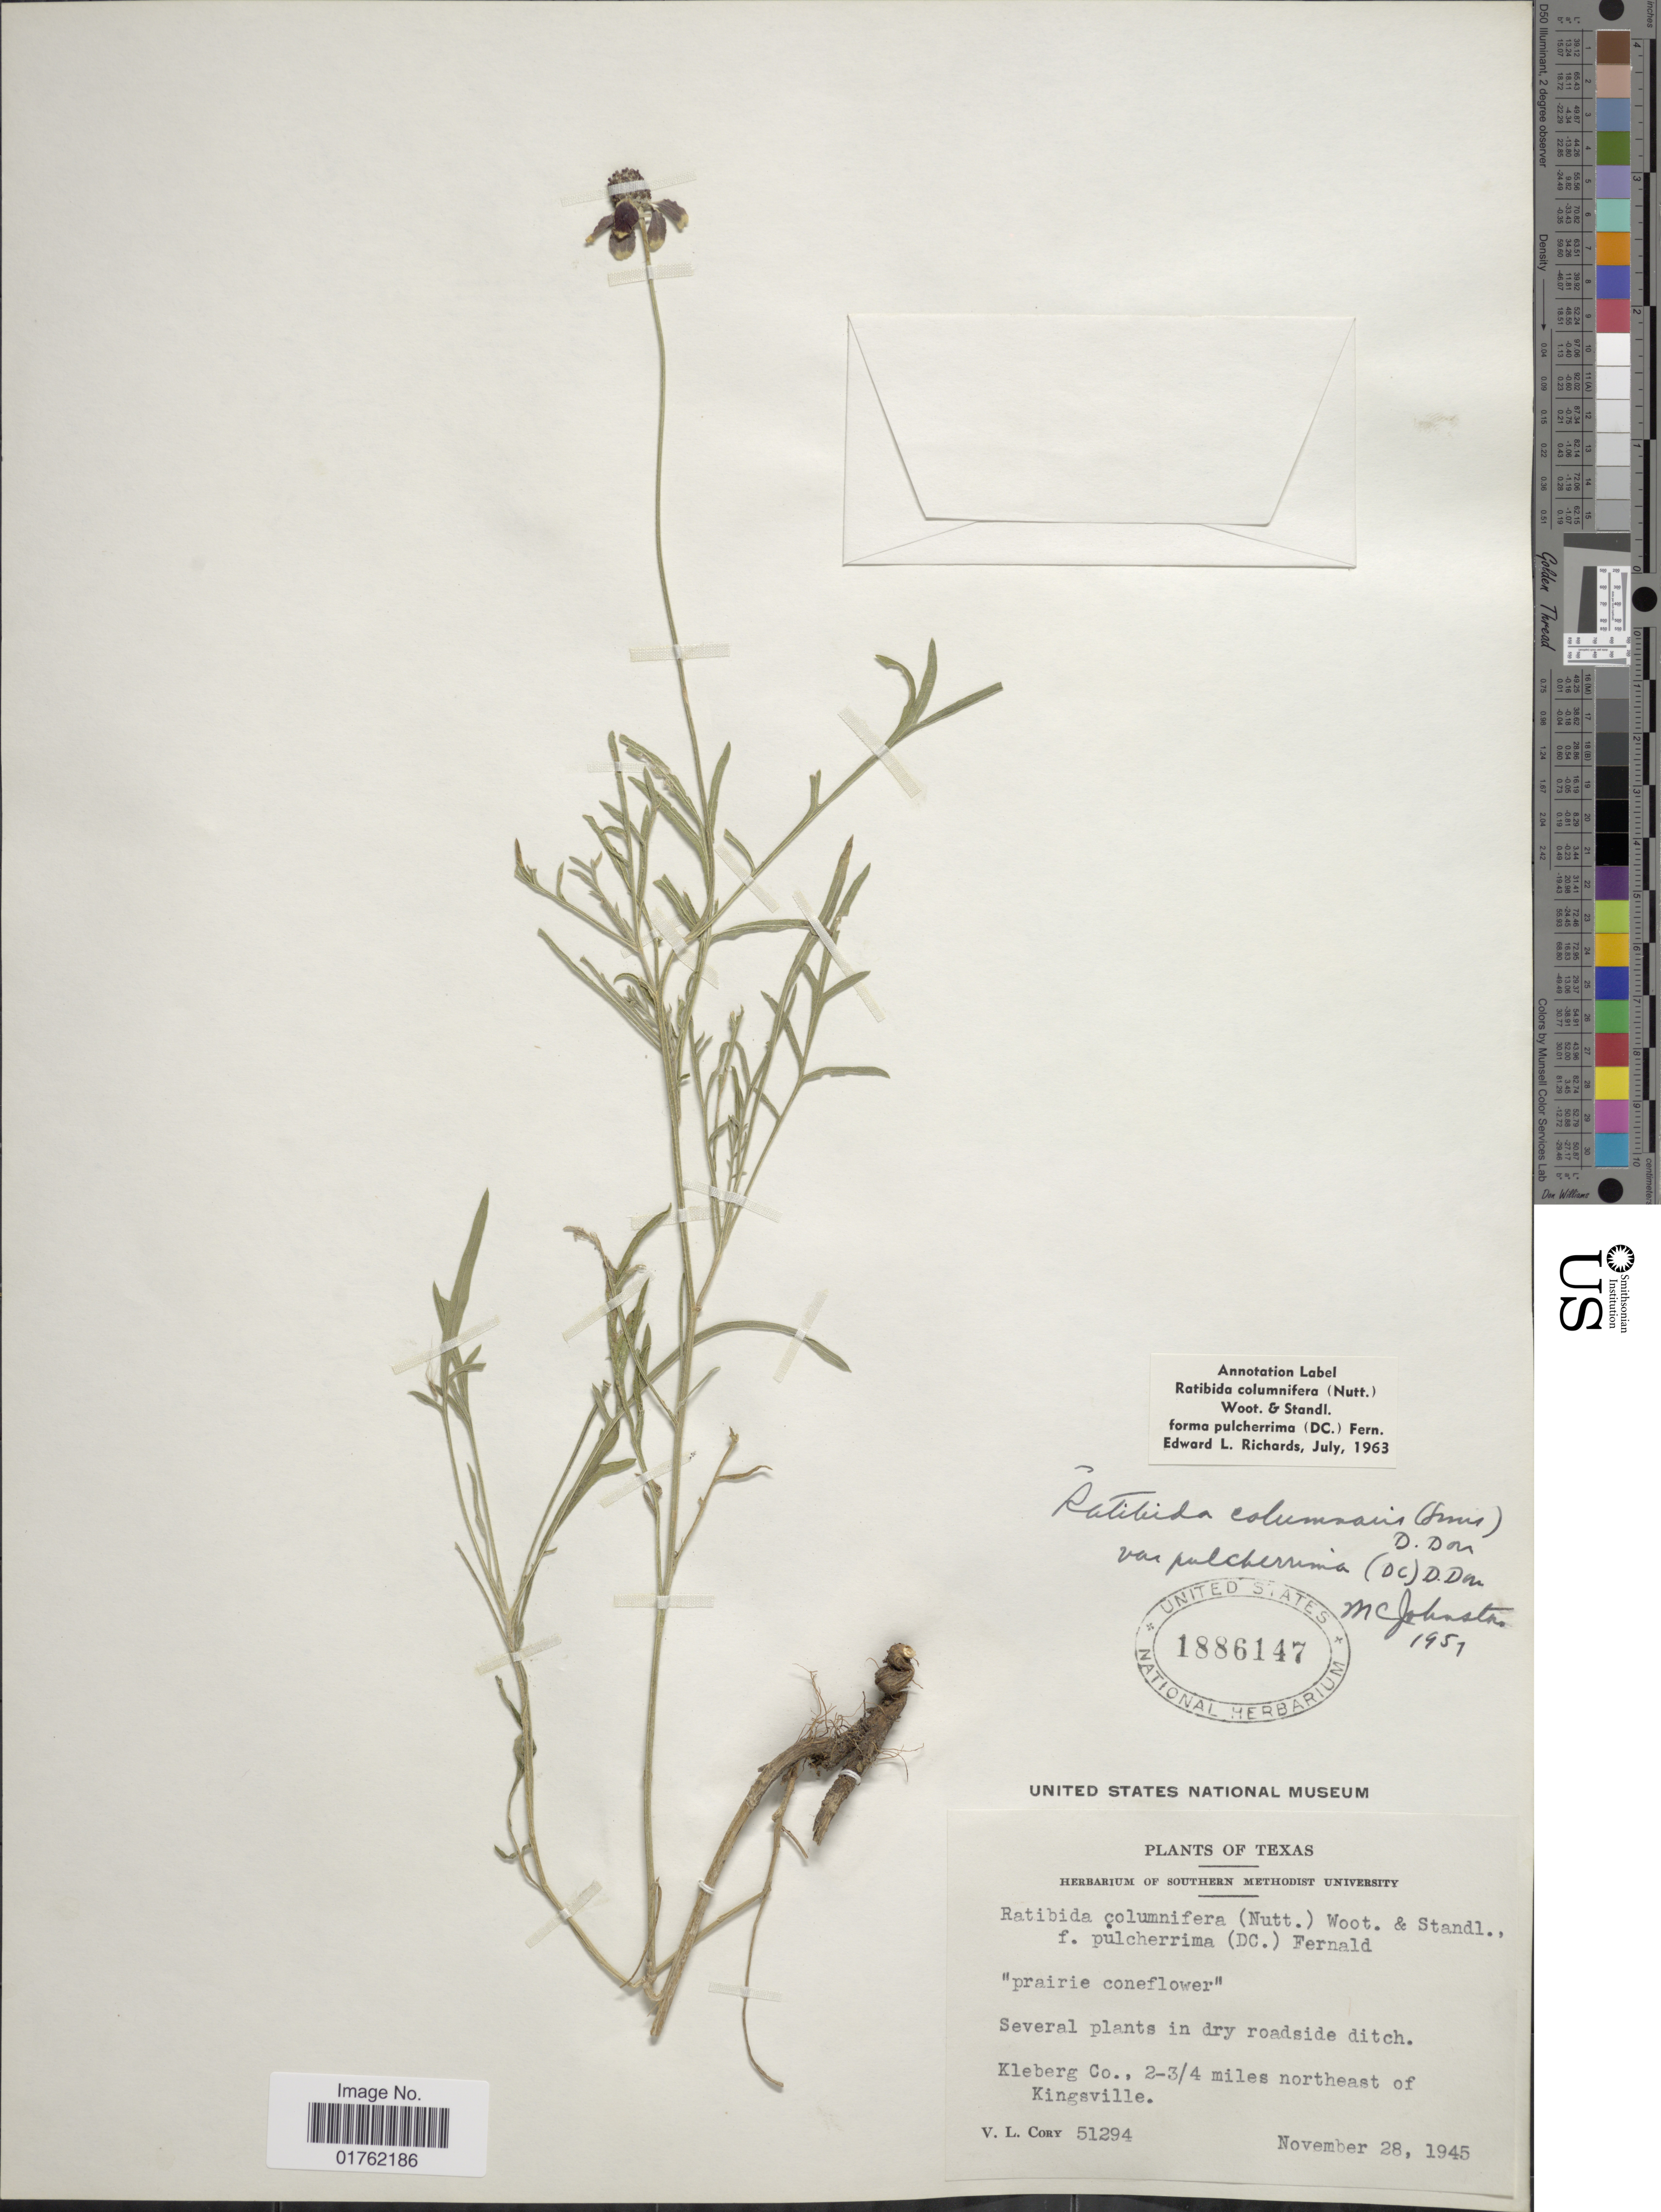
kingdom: Plantae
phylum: Tracheophyta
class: Magnoliopsida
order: Asterales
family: Asteraceae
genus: Ratibida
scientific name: Ratibida columnaris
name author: (Pursh) D. Don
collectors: V. Cory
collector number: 51294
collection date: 1945-11-28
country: United States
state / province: Texas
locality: Kleberg Co., 2-3/4 miles northeast of Kingsville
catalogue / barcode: US 1886147